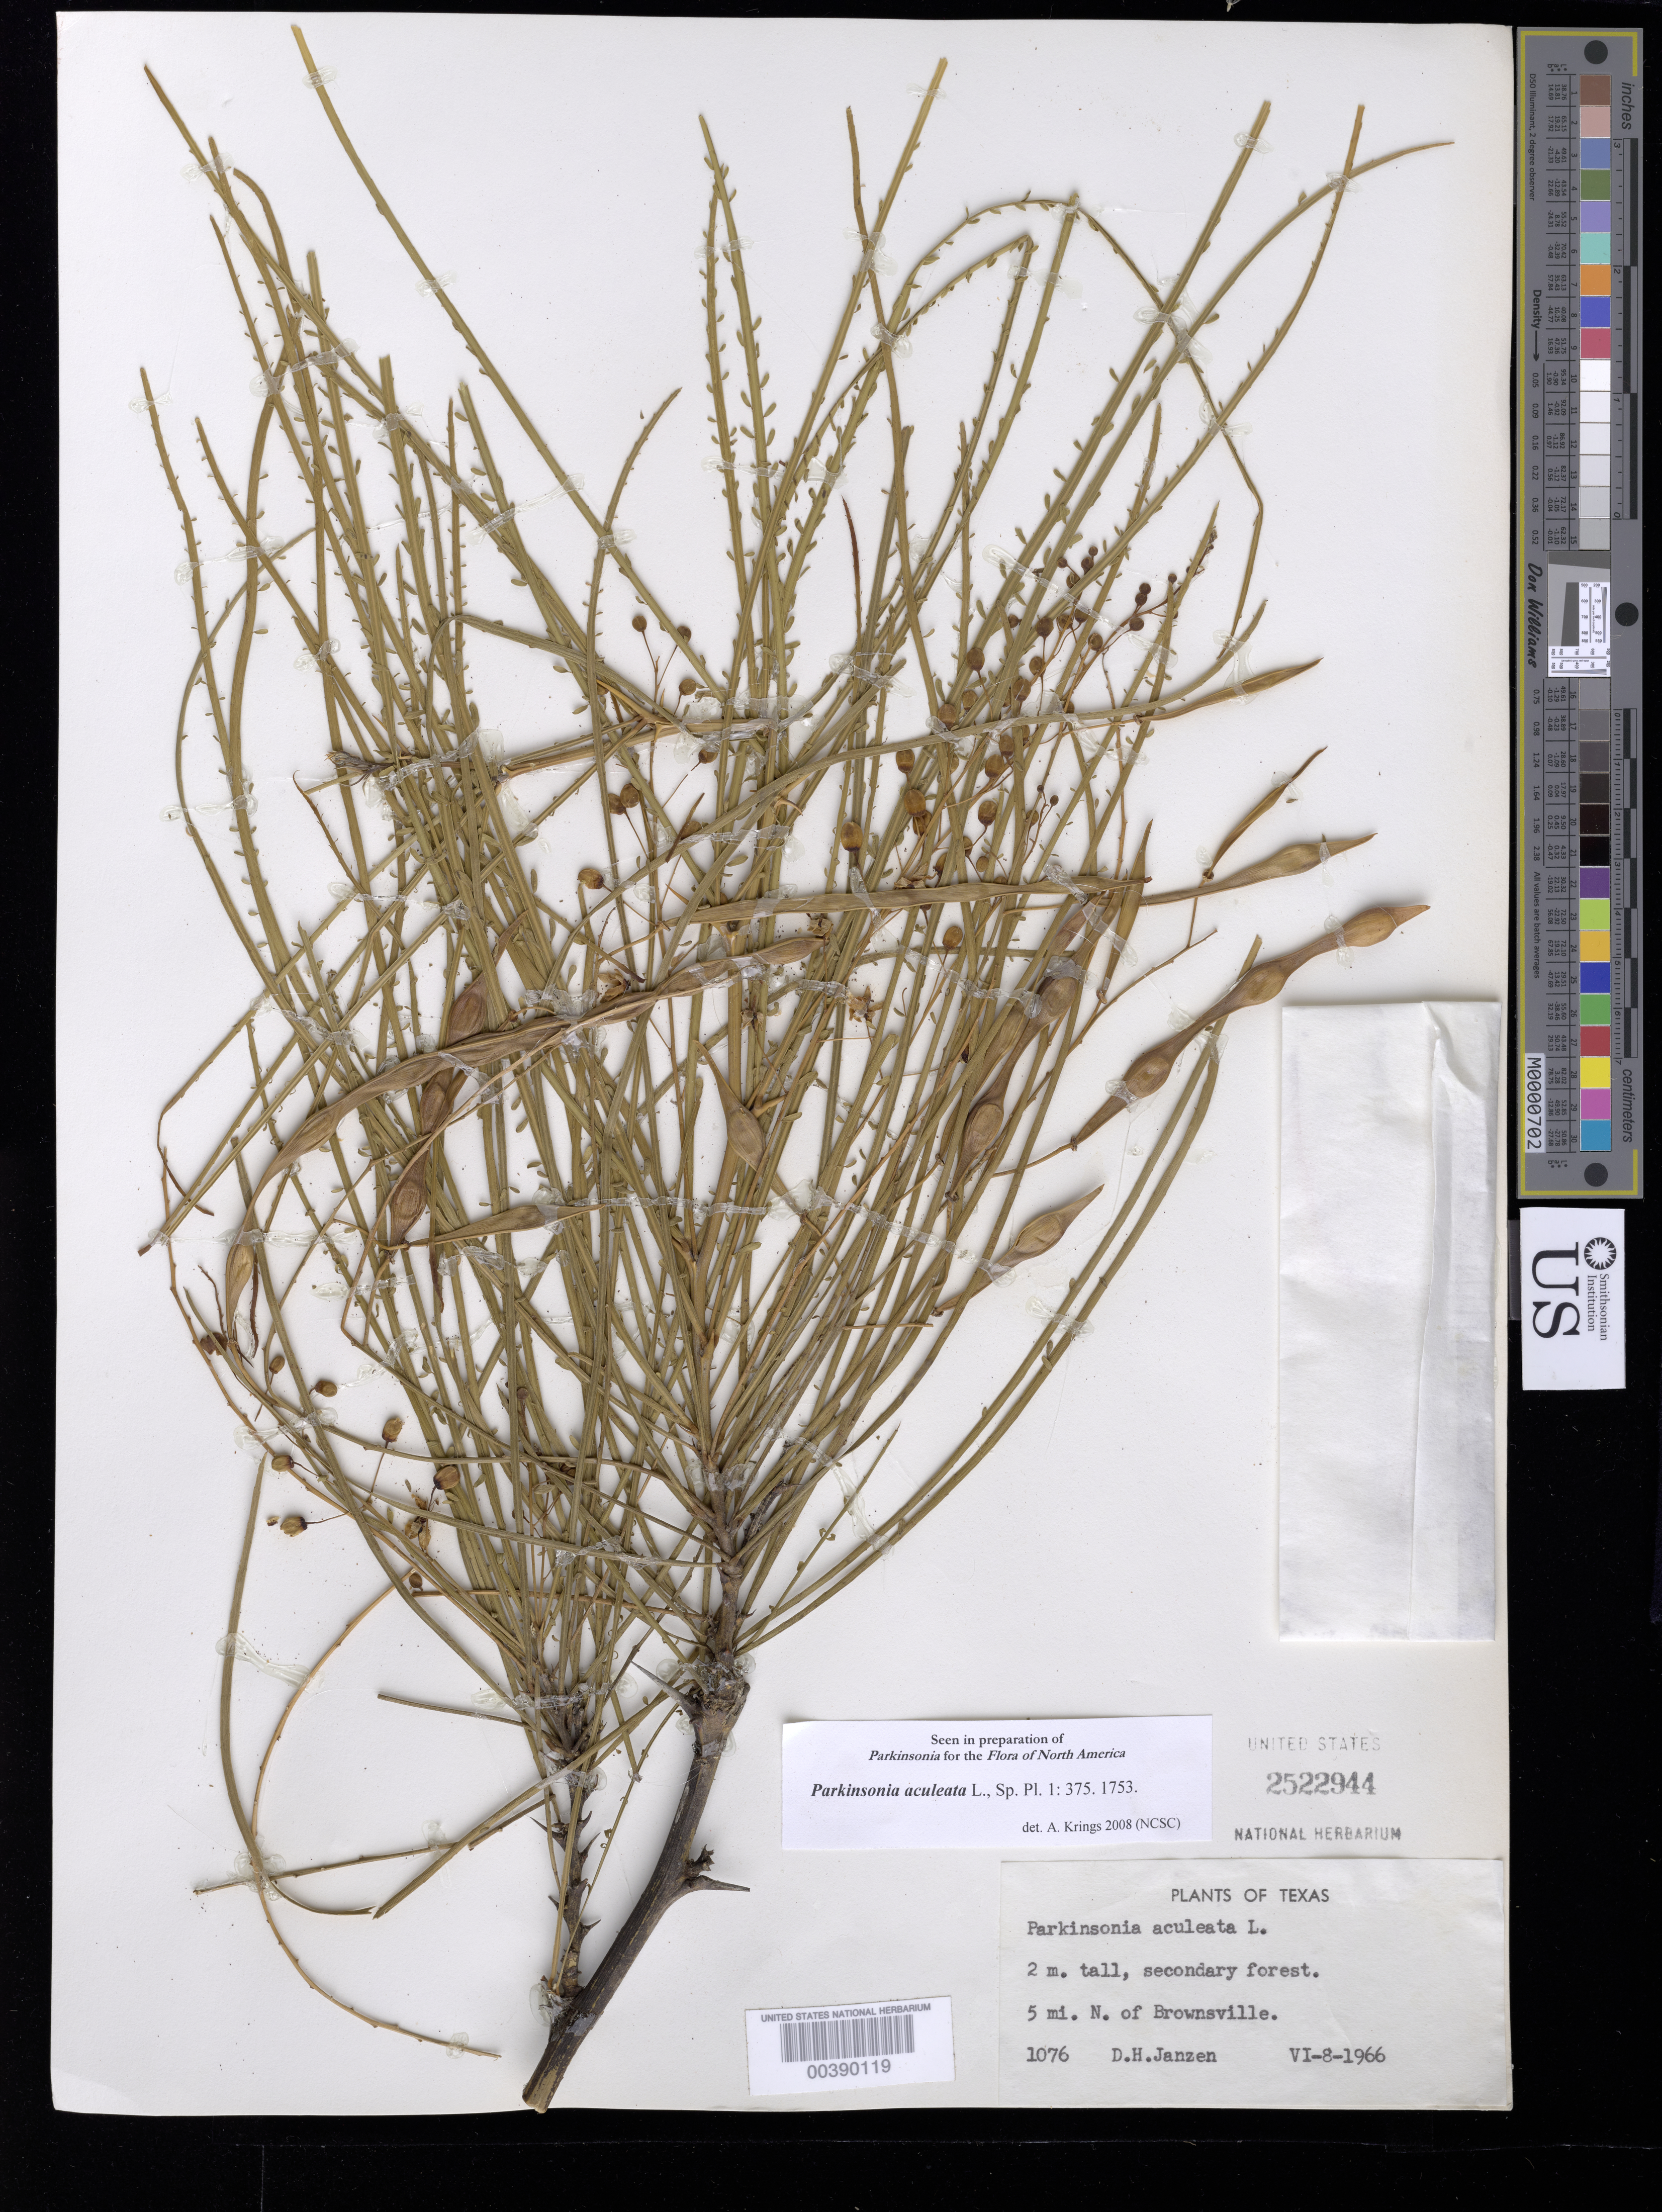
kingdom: Plantae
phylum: Tracheophyta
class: Magnoliopsida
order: Fabales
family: Fabaceae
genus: Parkinsonia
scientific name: Parkinsonia aculeata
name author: L.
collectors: D. Janzen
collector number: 1076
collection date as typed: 08 Jun 1966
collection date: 1966-06-08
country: United States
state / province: Texas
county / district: Cameron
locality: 5 mi n of brownsville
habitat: Secondary forest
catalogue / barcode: US 2522944